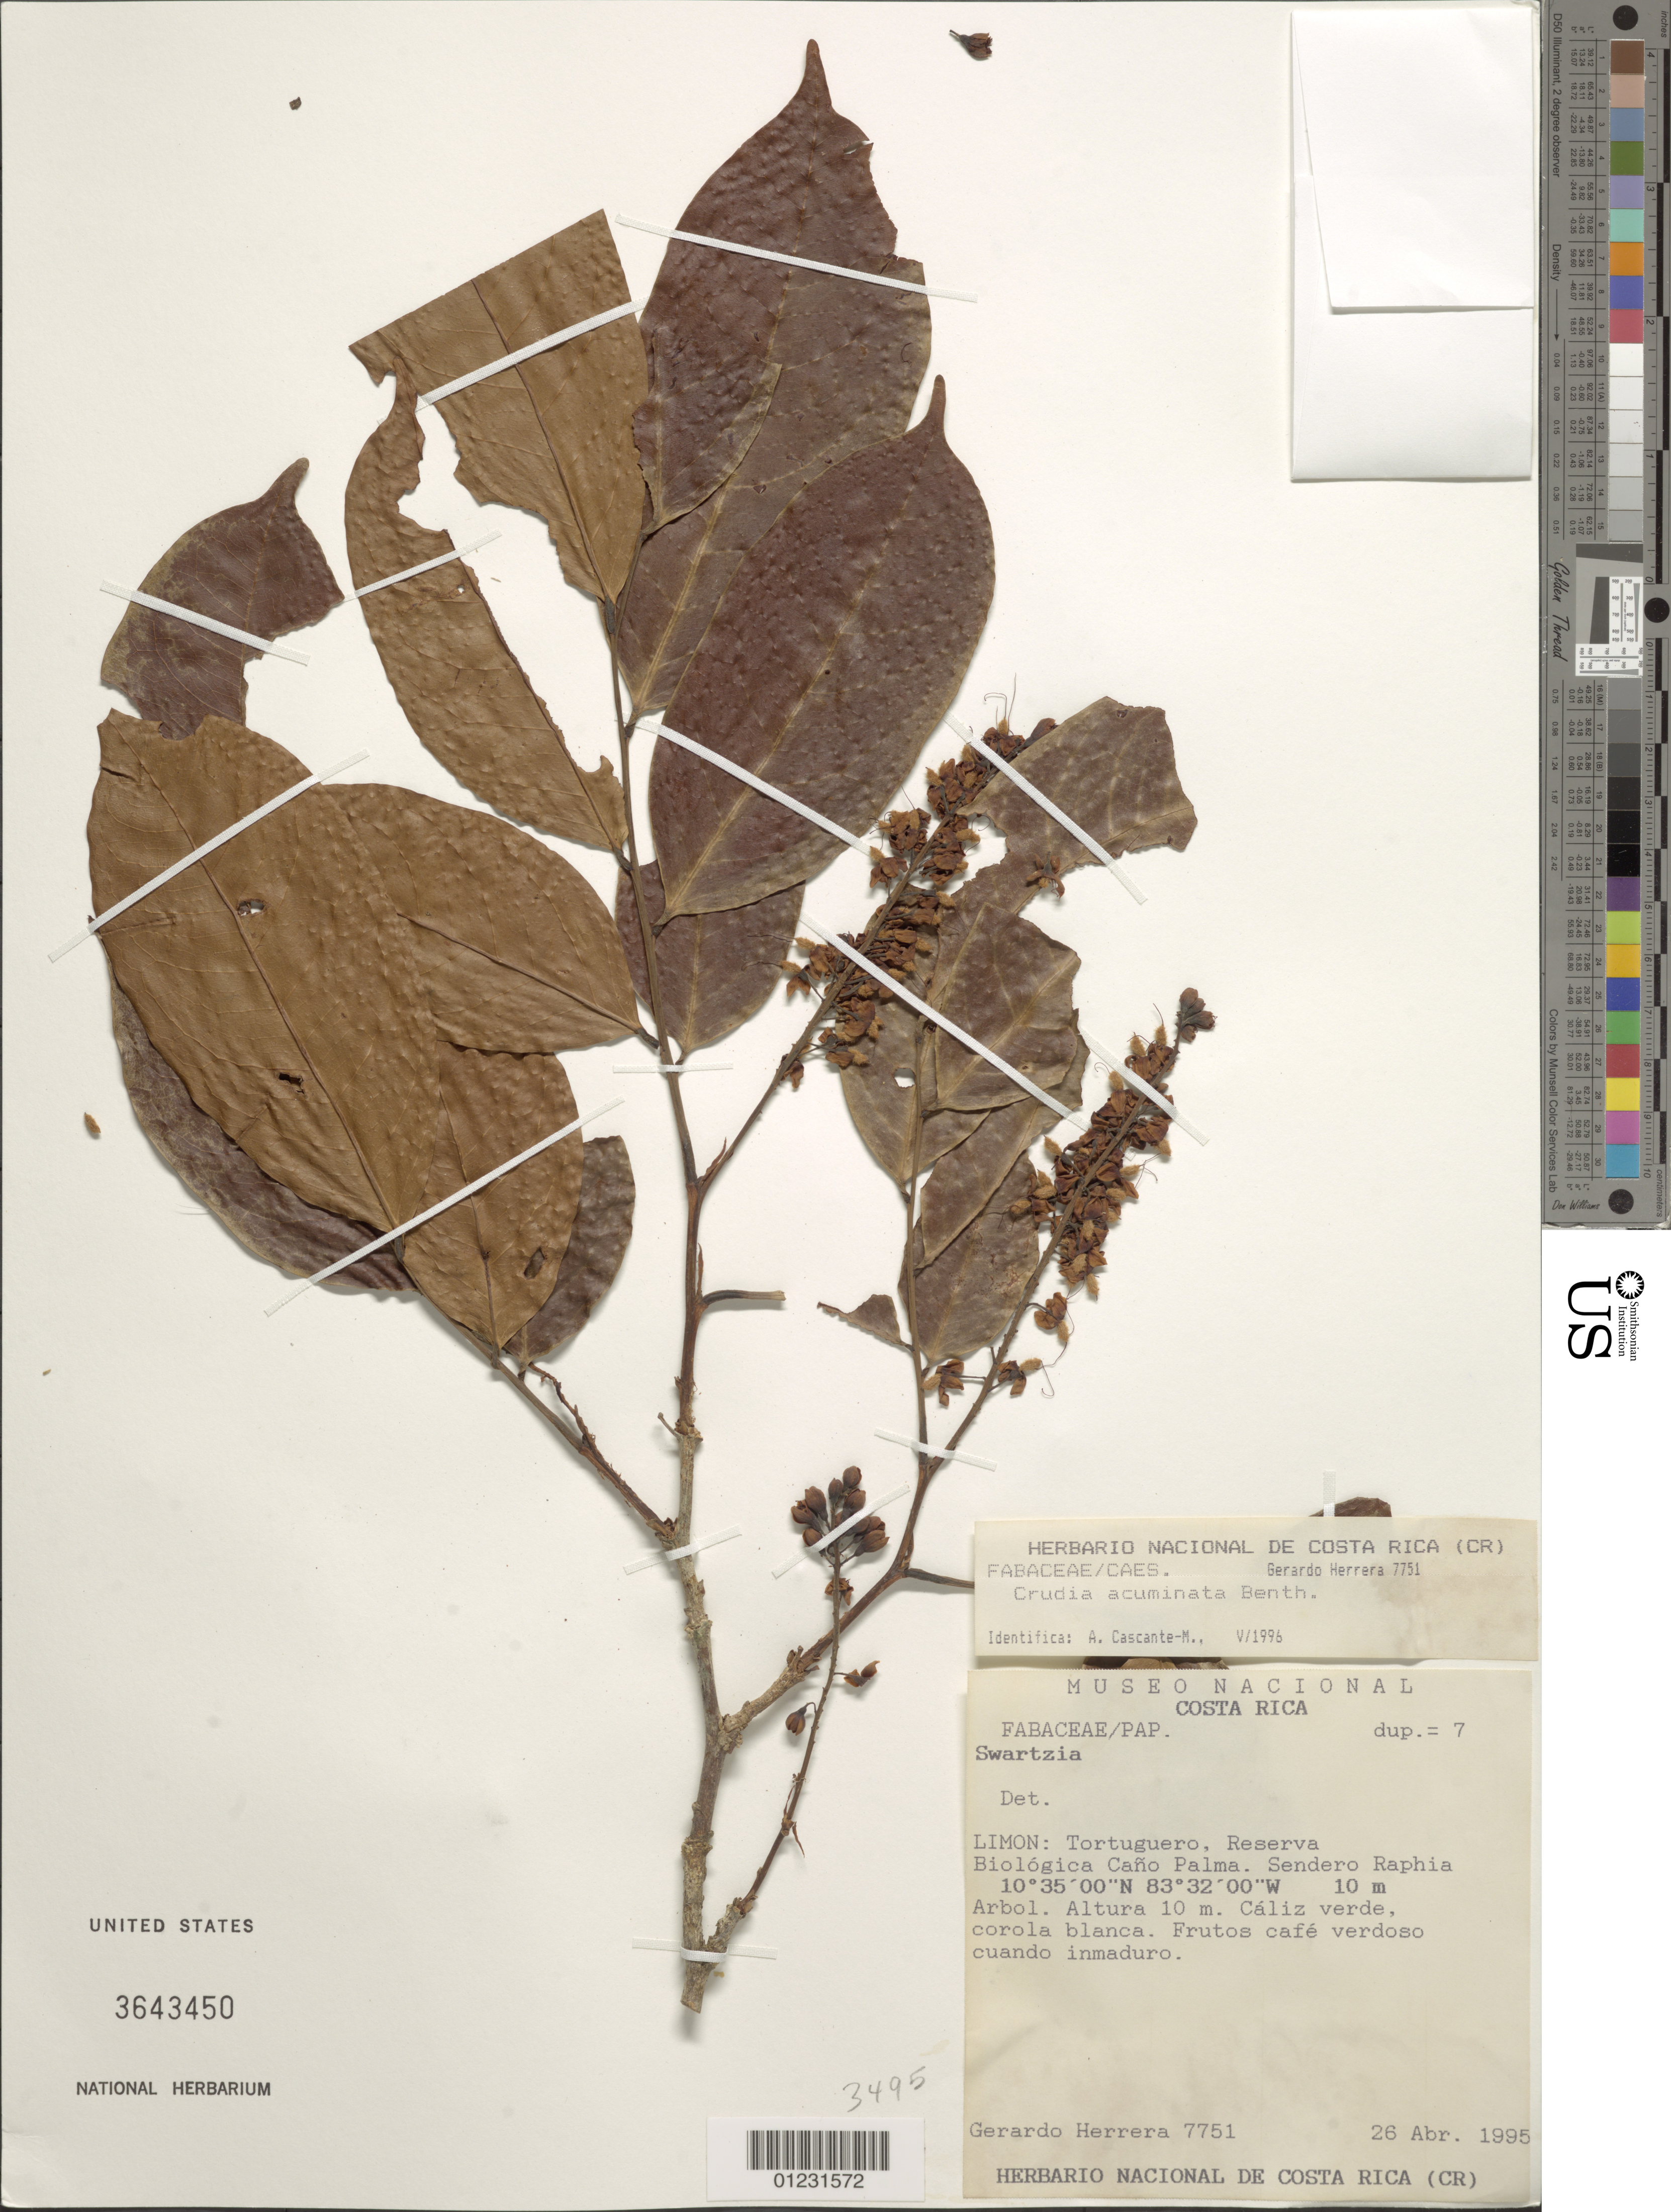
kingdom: Plantae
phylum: Tracheophyta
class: Magnoliopsida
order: Fabales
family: Fabaceae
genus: Crudia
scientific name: Crudia acuminata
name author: Benth.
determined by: Cascante, A.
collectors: G. Herrera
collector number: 7751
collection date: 1995-04-26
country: Costa Rica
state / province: Limon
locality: Tortuguero, Reserva.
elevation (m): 10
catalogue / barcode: US 3643450